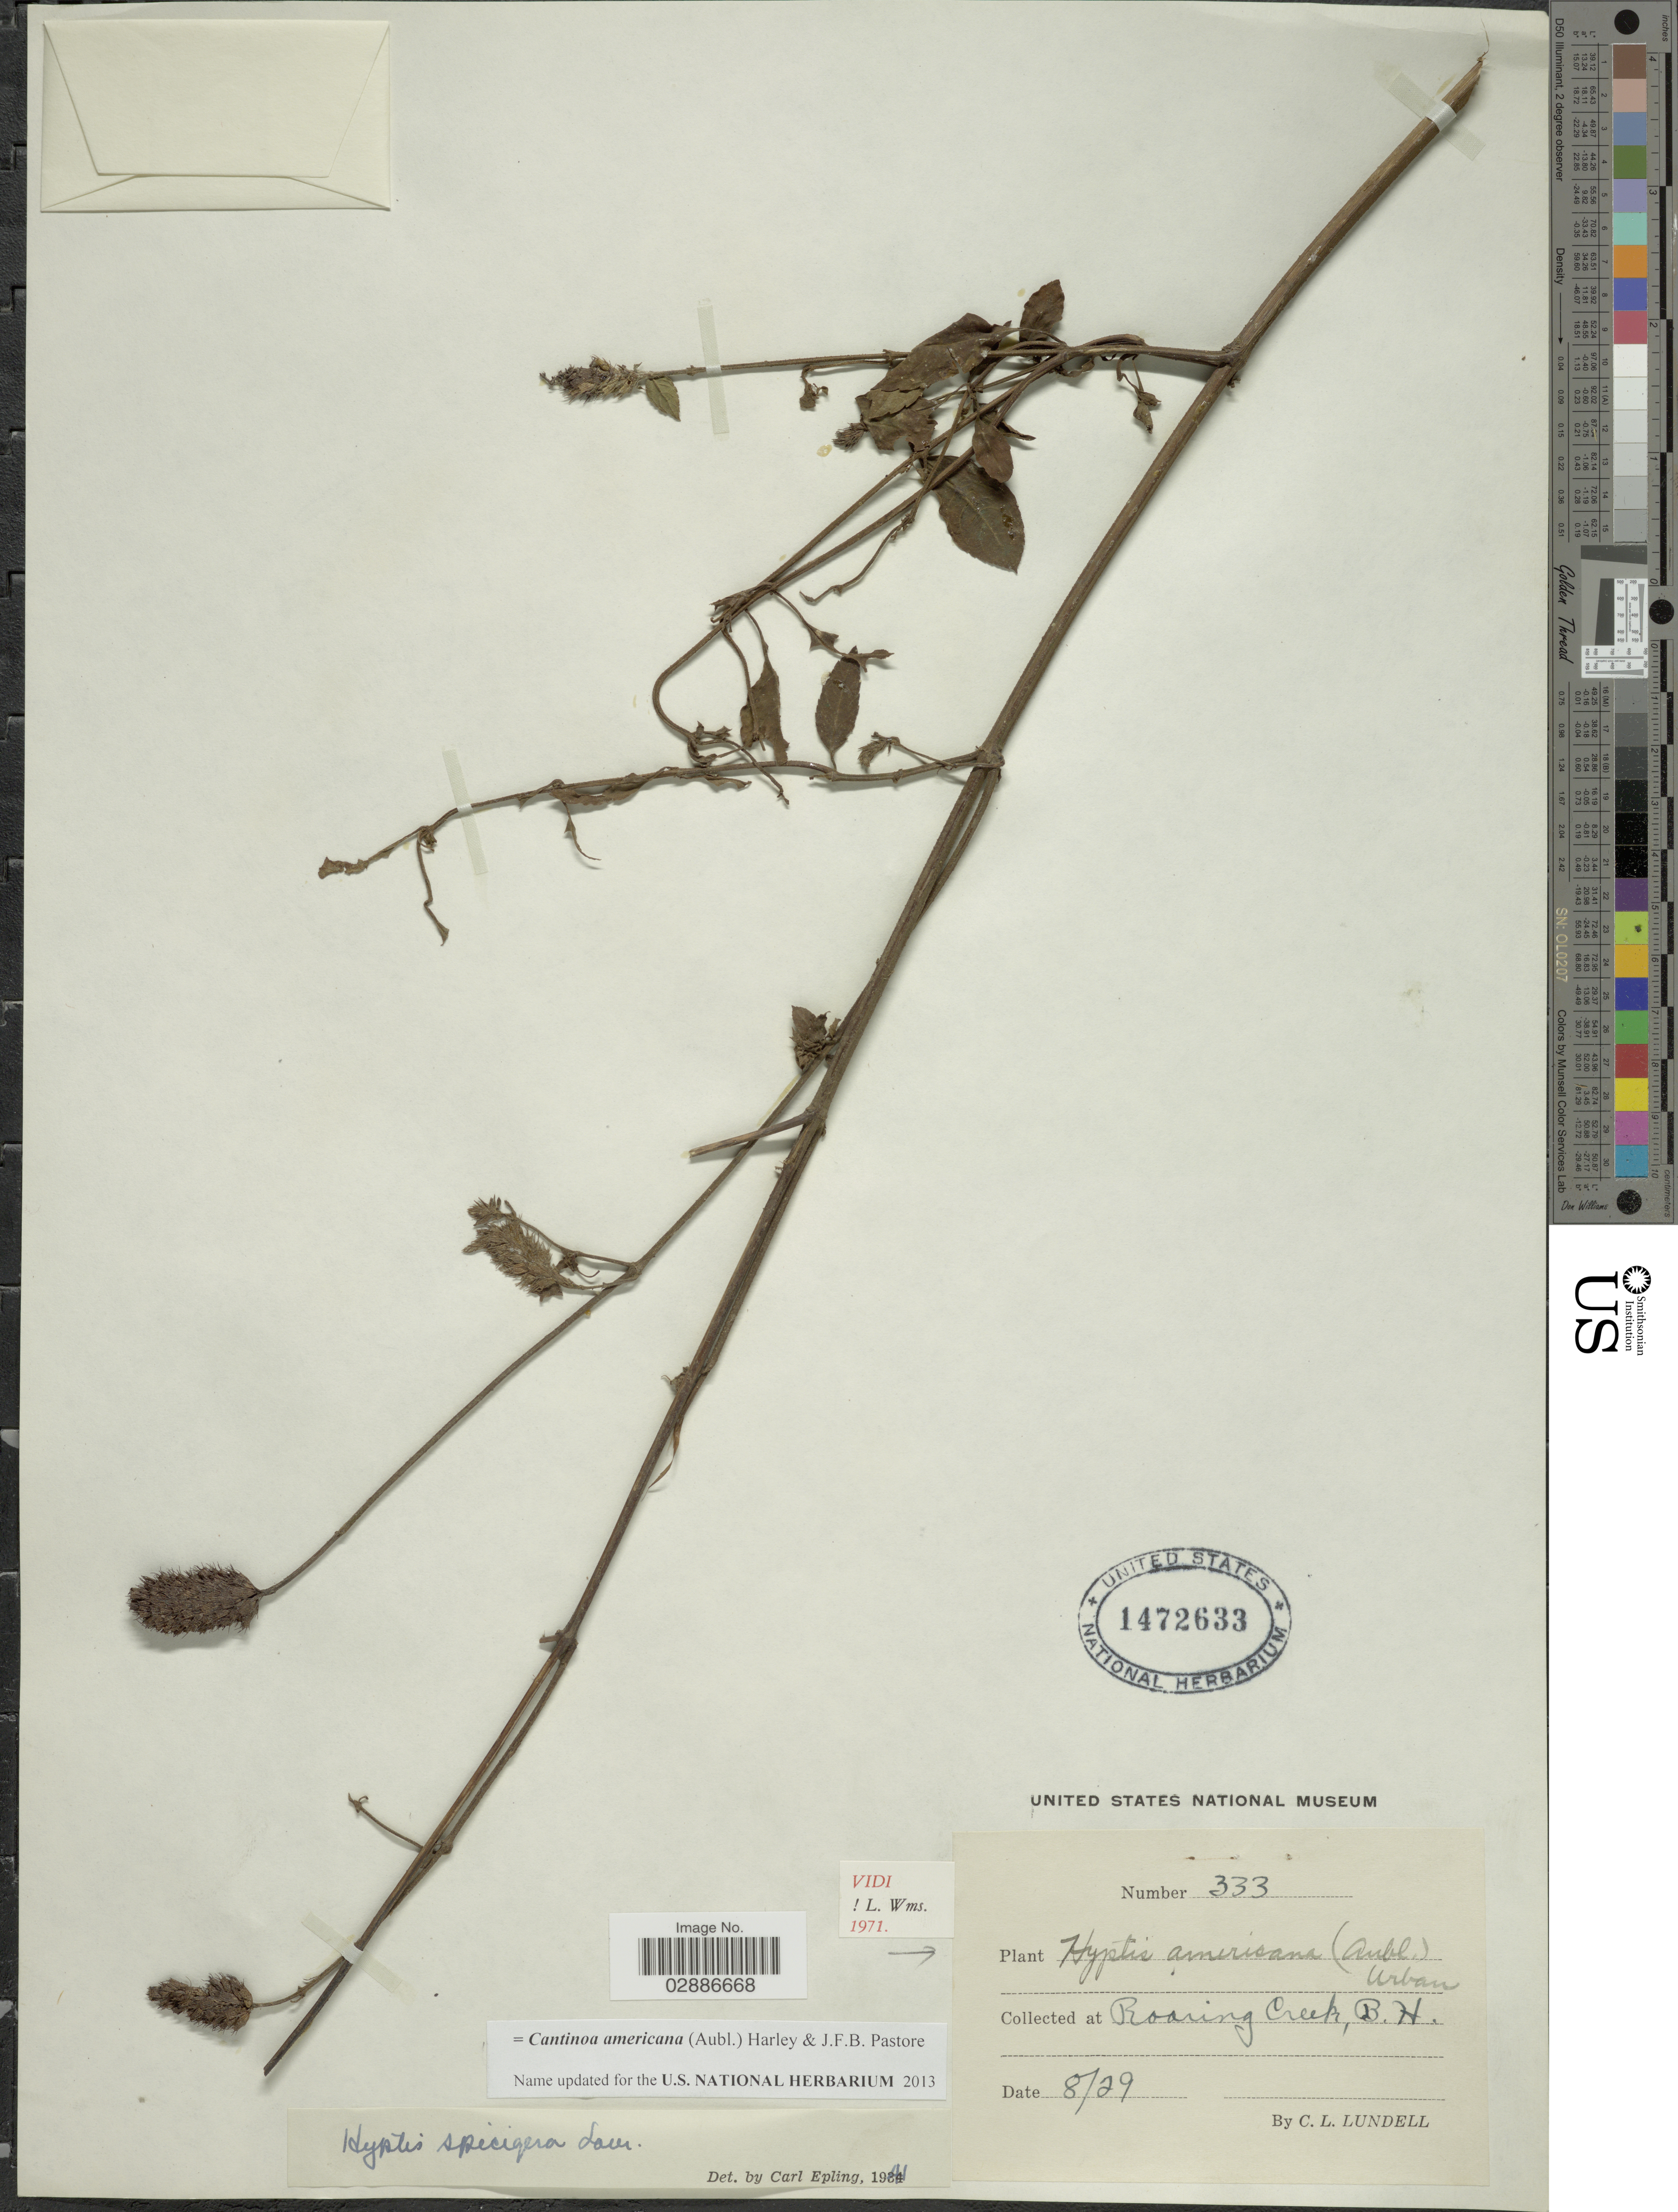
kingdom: Plantae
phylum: Tracheophyta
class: Magnoliopsida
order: Lamiales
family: Lamiaceae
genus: Cantinoa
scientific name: Cantinoa americana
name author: (Aubl.) Harley & J.F.B. Pastore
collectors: C. L. Lundell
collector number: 333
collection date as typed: Transcribed d/m/y: /8/29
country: Belize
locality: At Roaring Creek, B.H.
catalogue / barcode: US 1472633